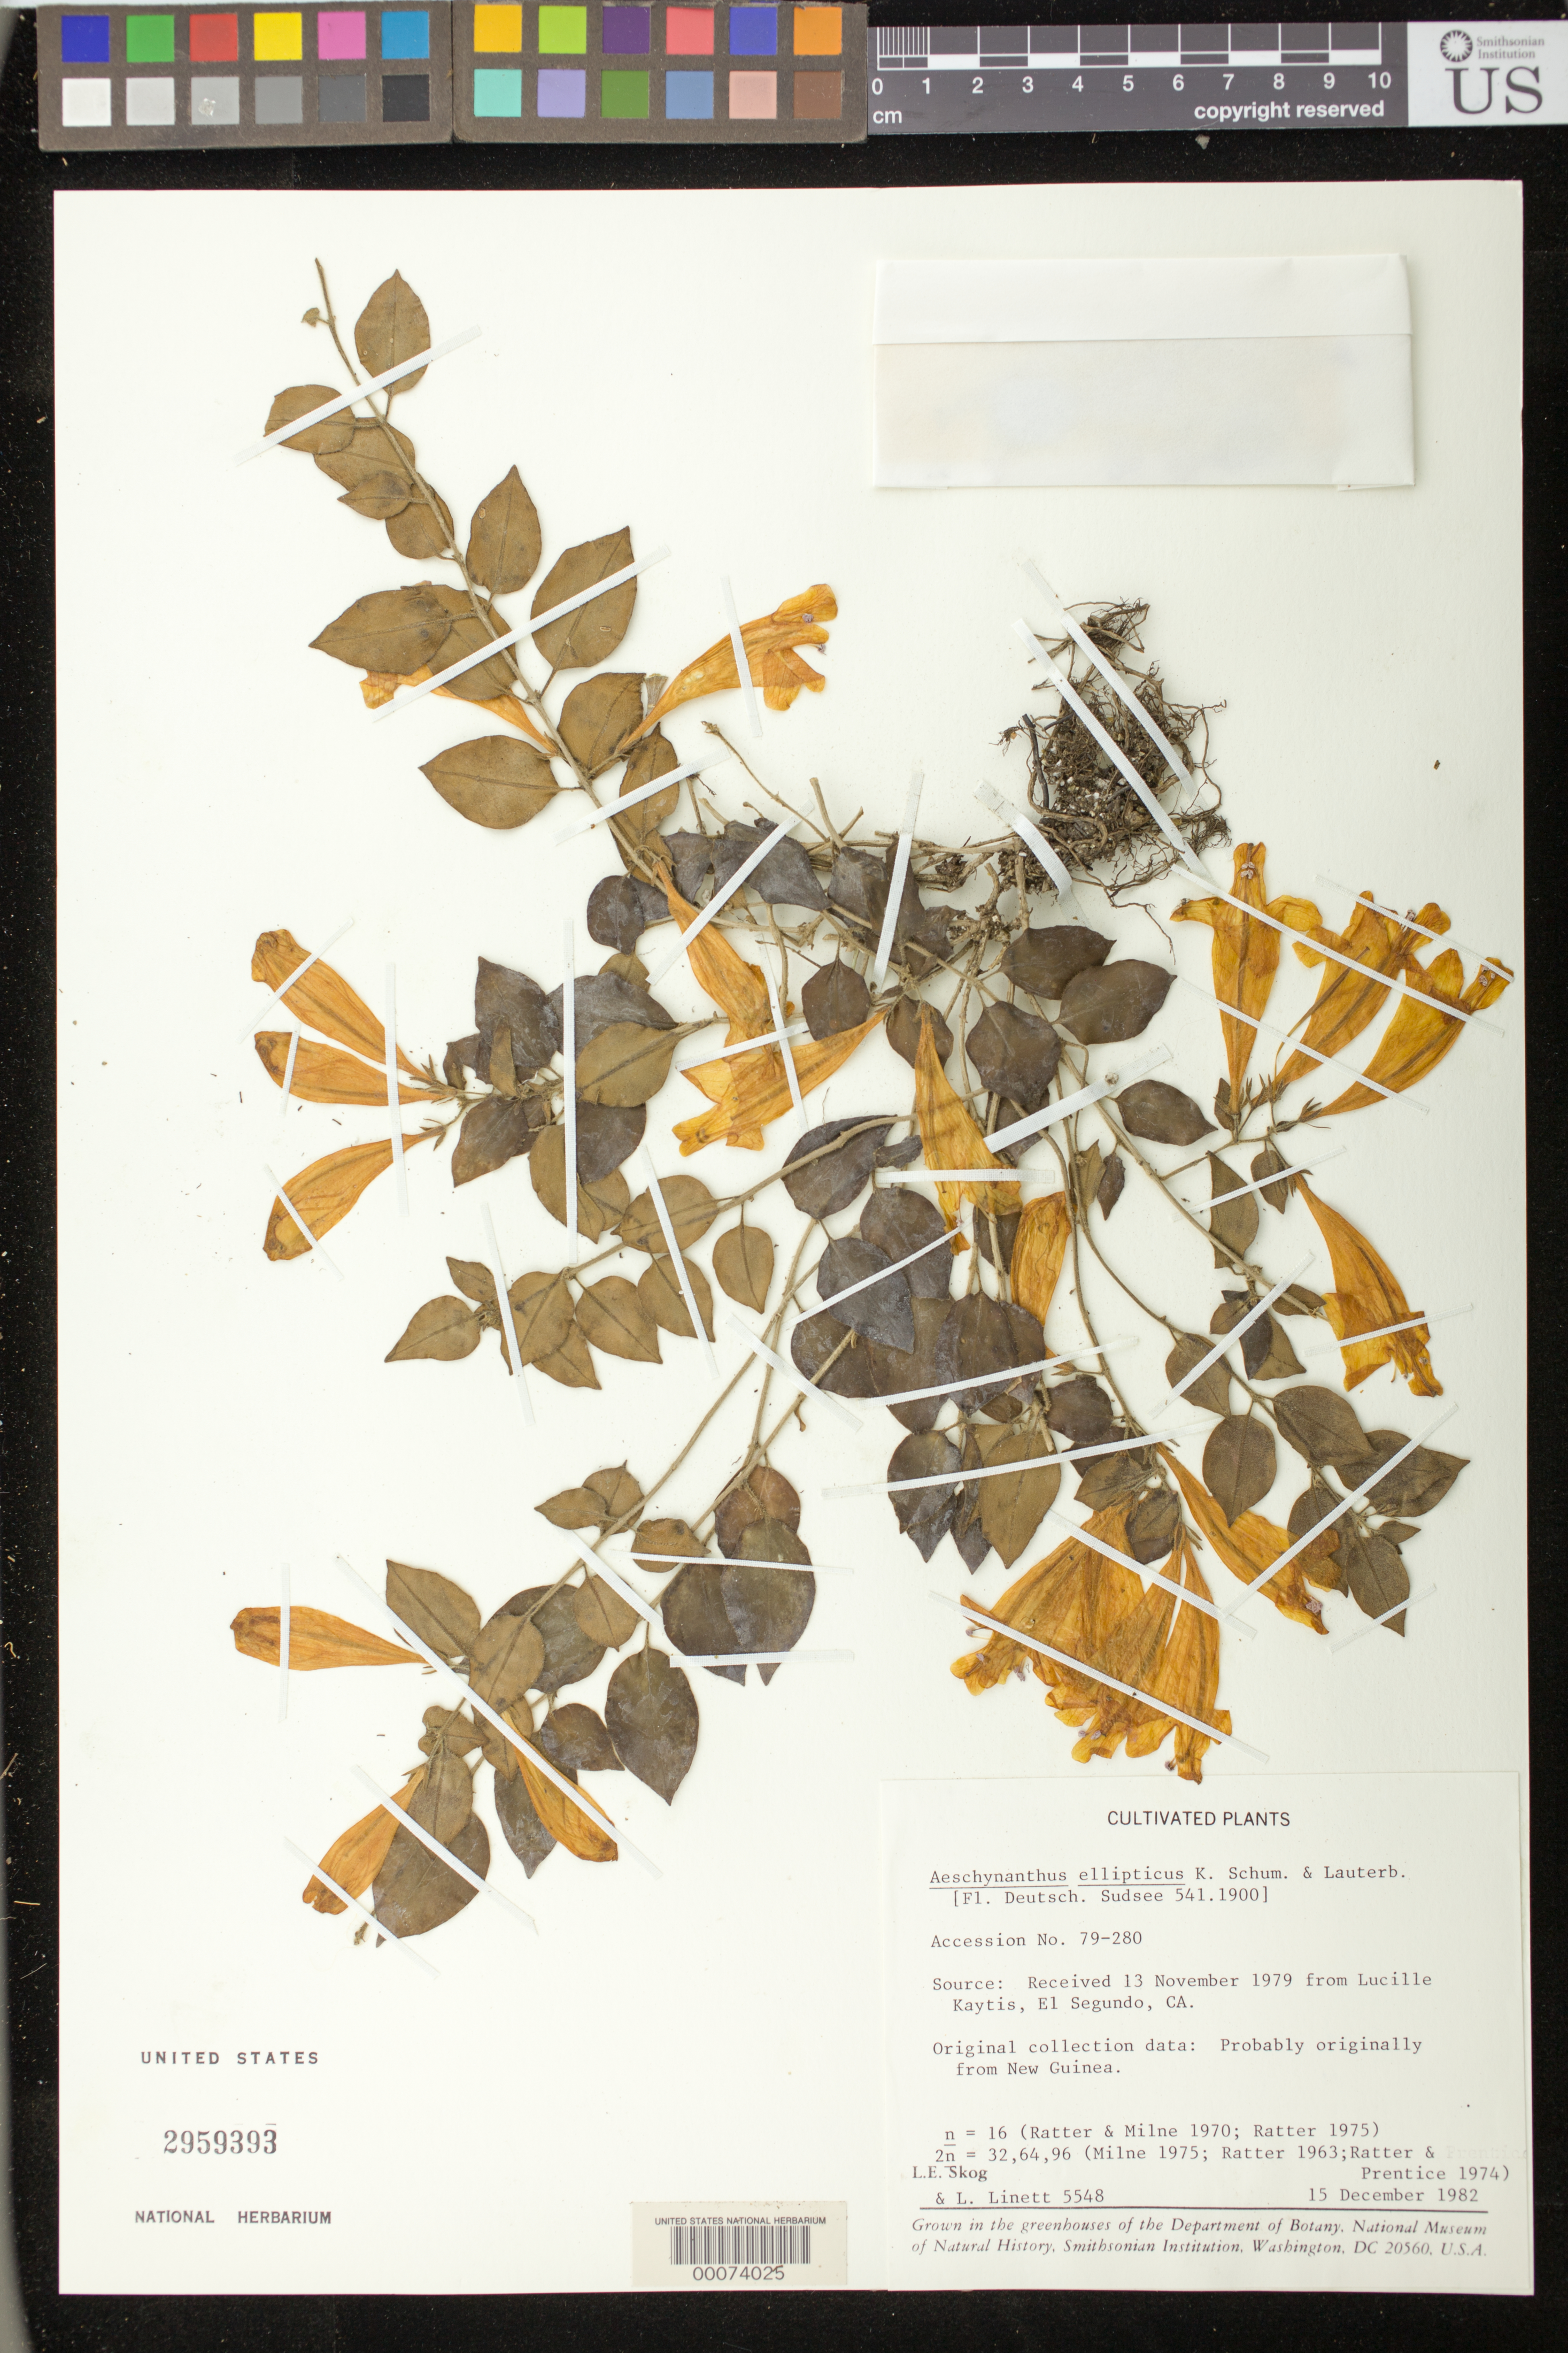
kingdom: Plantae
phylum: Tracheophyta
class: Magnoliopsida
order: Lamiales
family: Gesneriaceae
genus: Aeschynanthus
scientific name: Aeschynanthus ellipticus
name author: Lauterb. & K. Schum.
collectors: L. E. Skog & L. Linett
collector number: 5548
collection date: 1982-12-15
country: Papua New Guinea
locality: Probably originally from New Guinea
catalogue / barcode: US 2959393